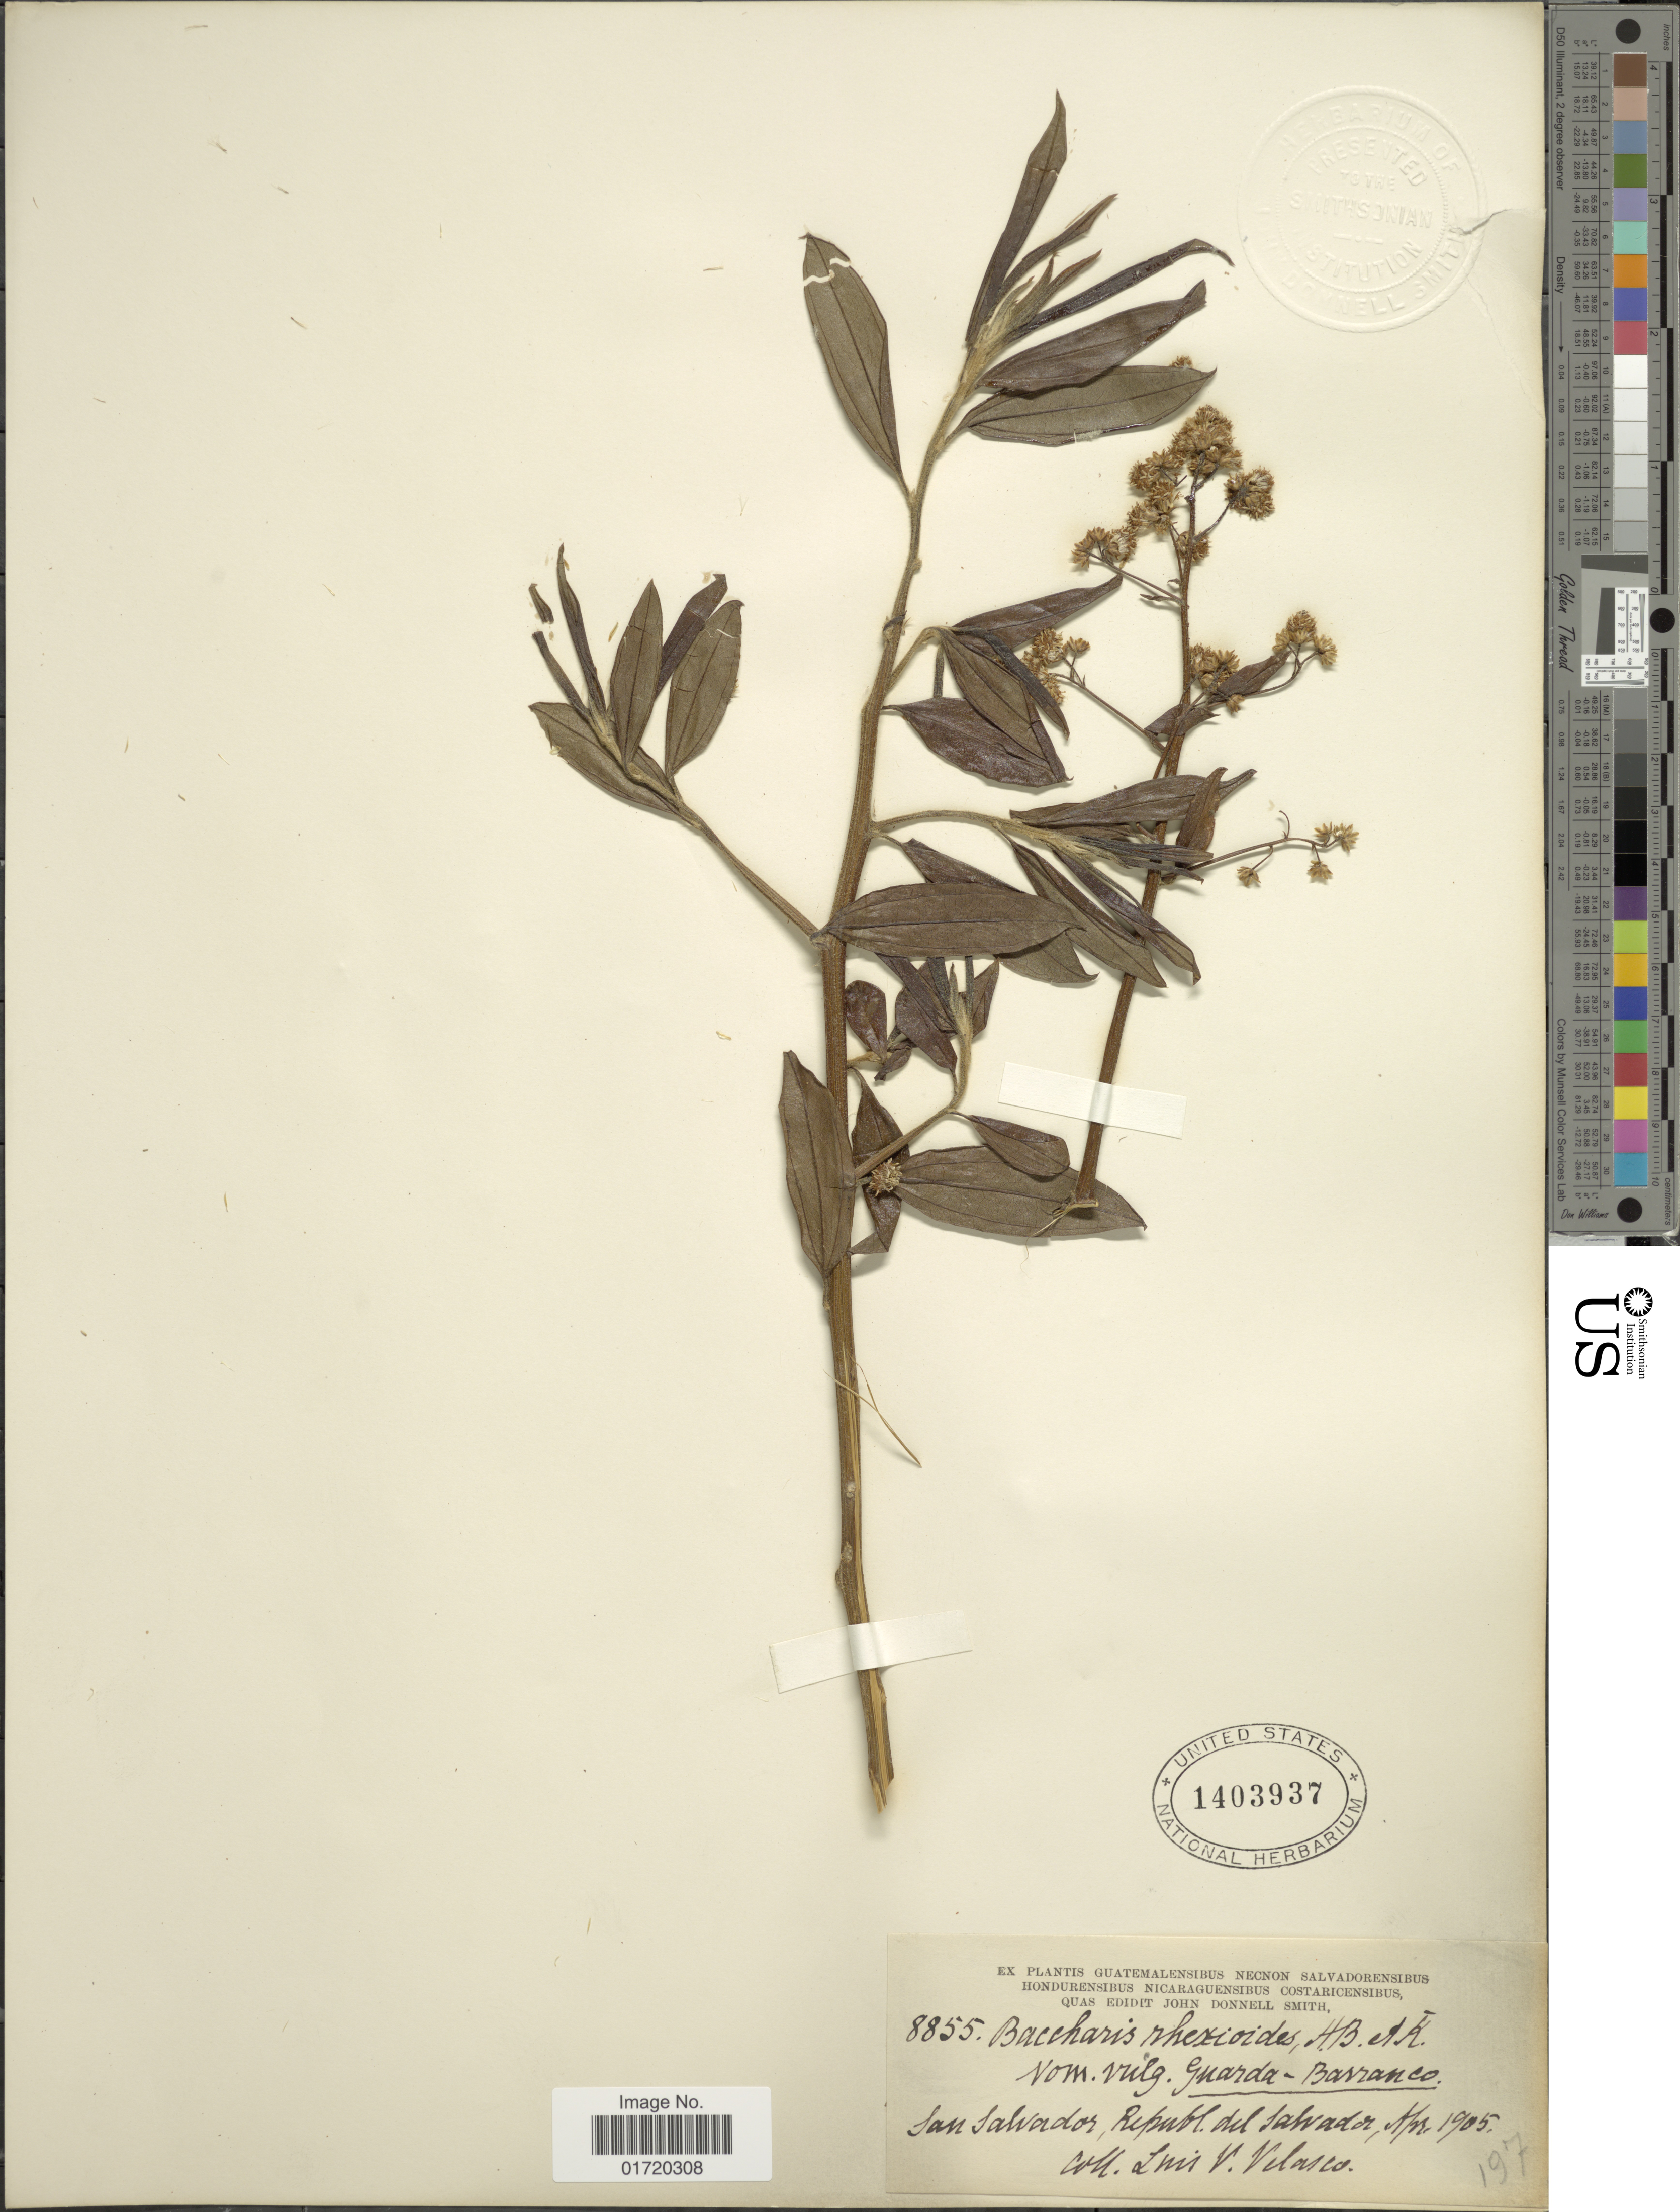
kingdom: Plantae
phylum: Tracheophyta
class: Magnoliopsida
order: Asterales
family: Asteraceae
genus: Baccharis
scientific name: Baccharis trinervis var. rhexioides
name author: (Kunth) Baker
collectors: L. Velasco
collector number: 8855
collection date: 1905-04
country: El Salvador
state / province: San Salvador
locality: Republ. del Salvador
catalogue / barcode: US 1403937